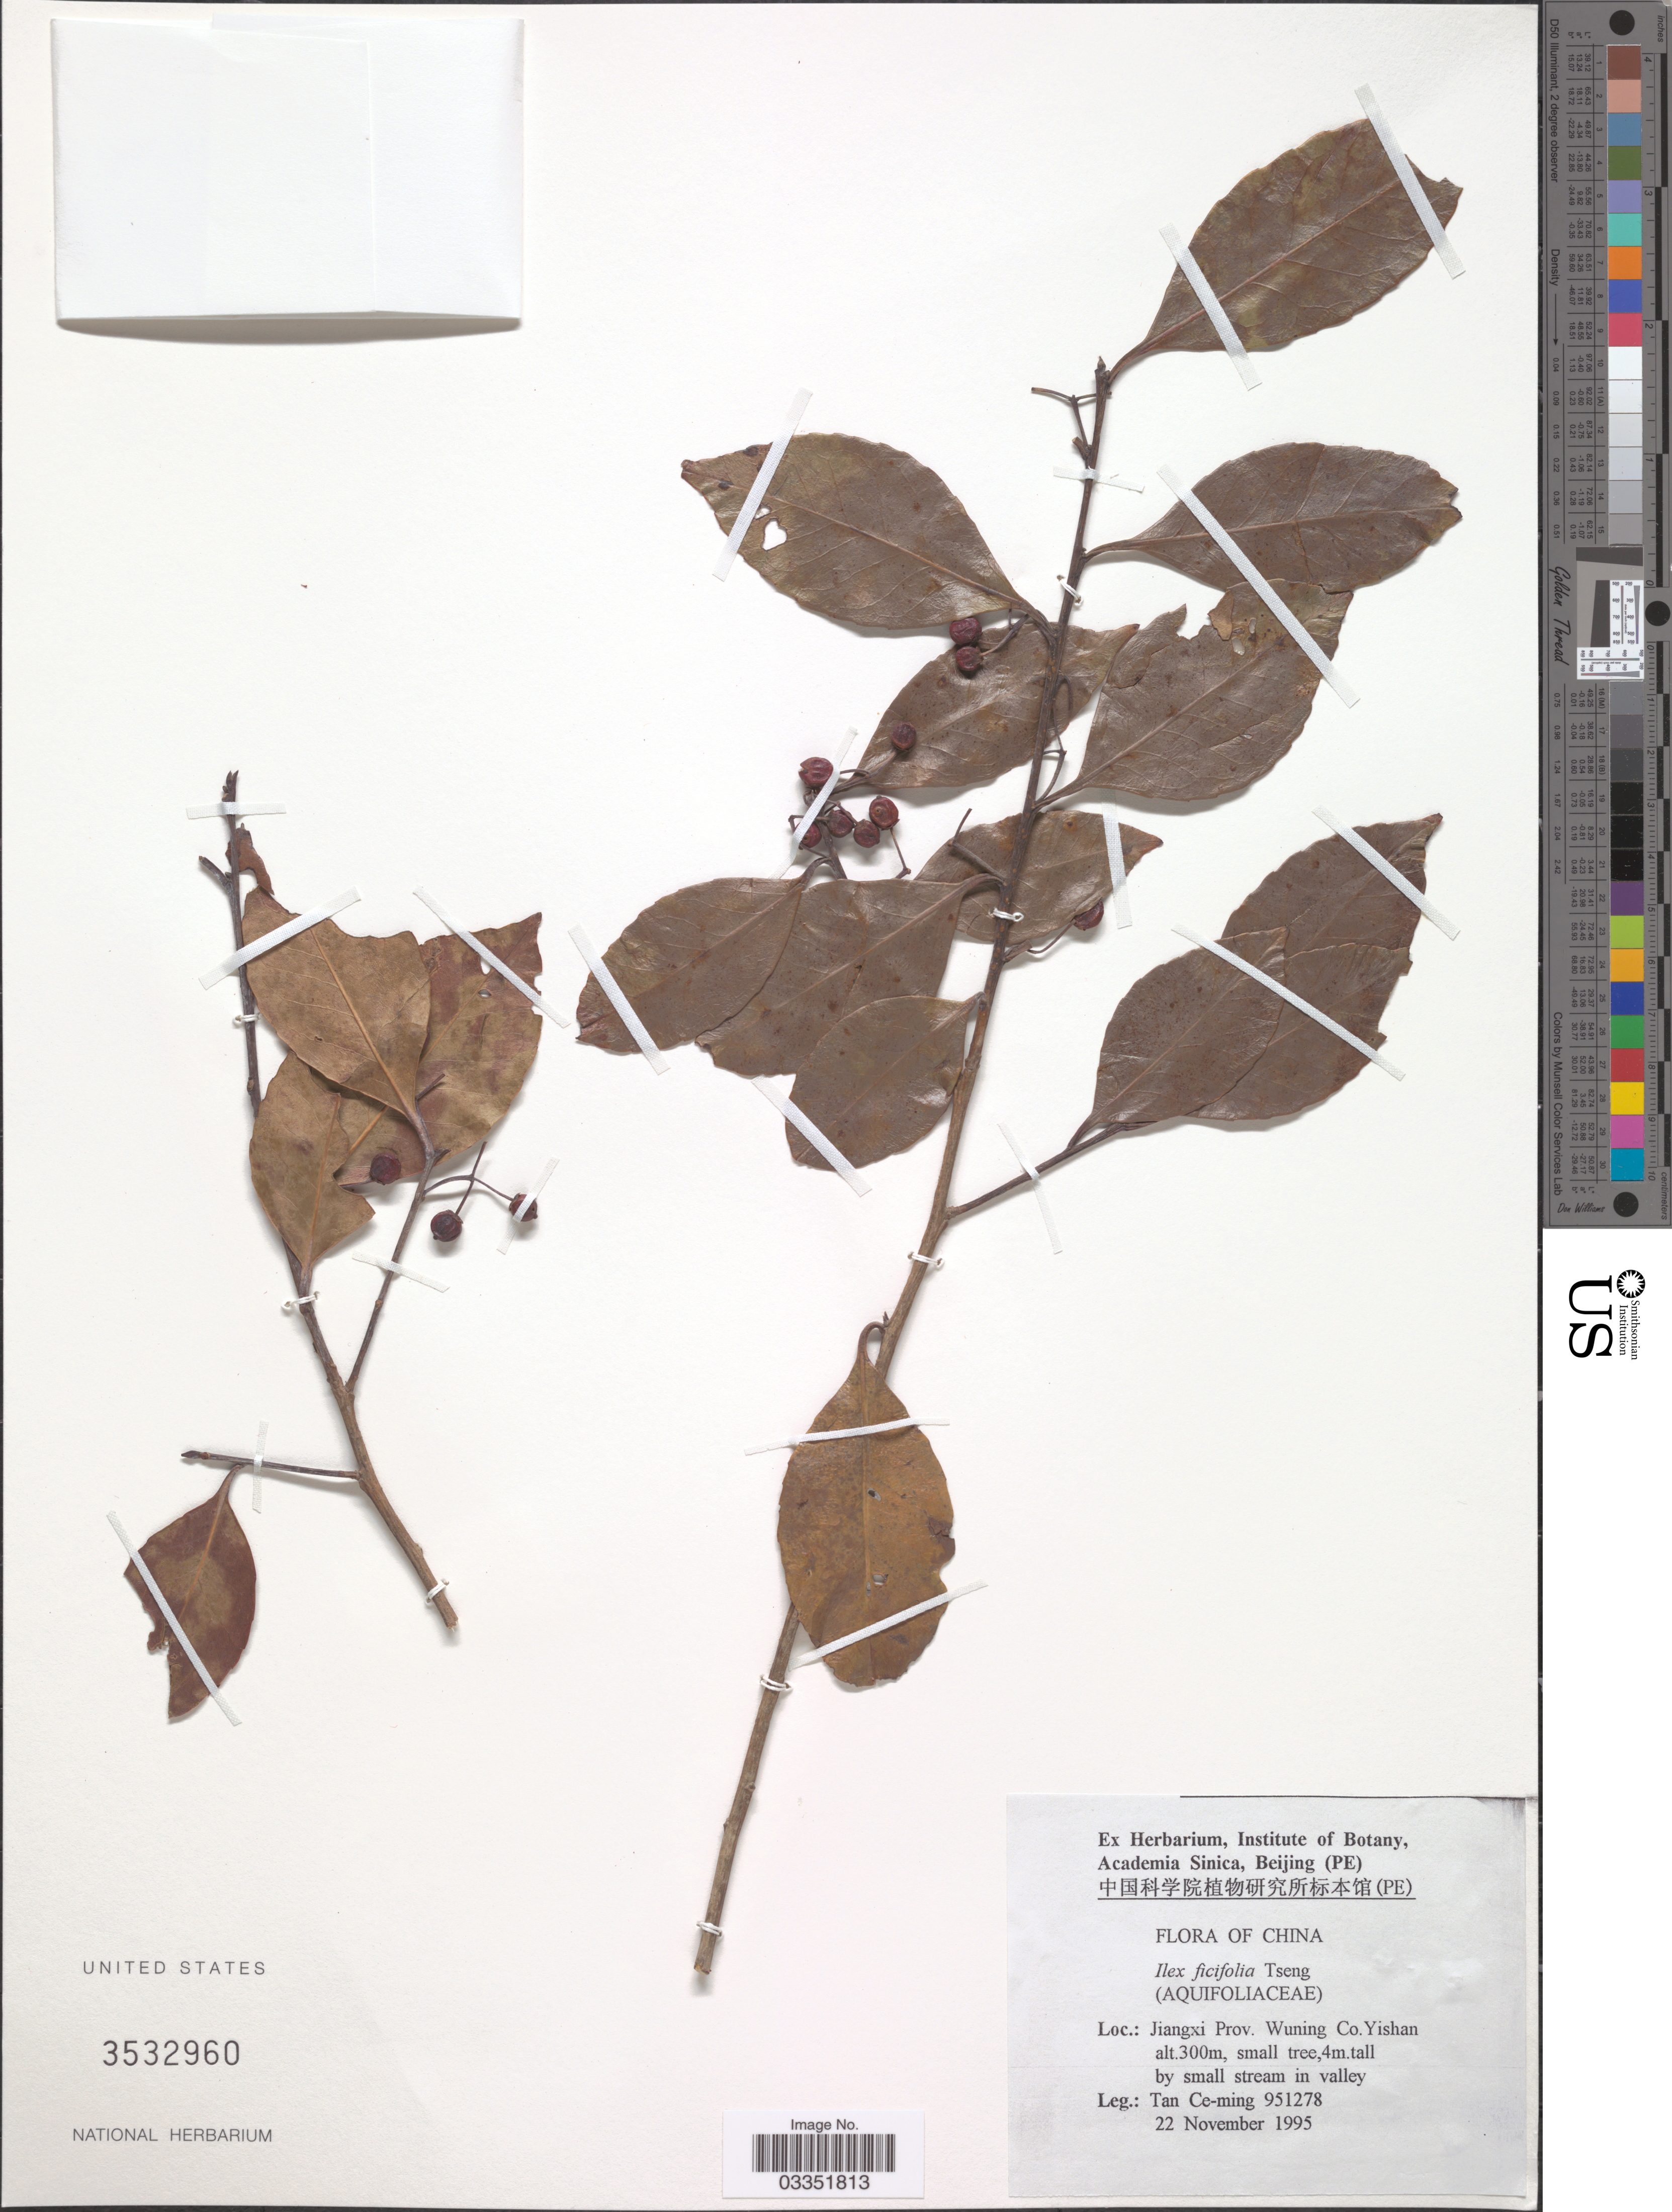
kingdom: Plantae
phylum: Tracheophyta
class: Magnoliopsida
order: Aquifoliales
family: Aquifoliaceae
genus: Ilex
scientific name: Ilex ficifolia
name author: C.J. Tseng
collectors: T. Ce-ming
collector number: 951278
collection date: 1995-11-22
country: China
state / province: Jiangxi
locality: Wuning Co. Yishan.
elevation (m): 300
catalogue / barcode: US 3532960